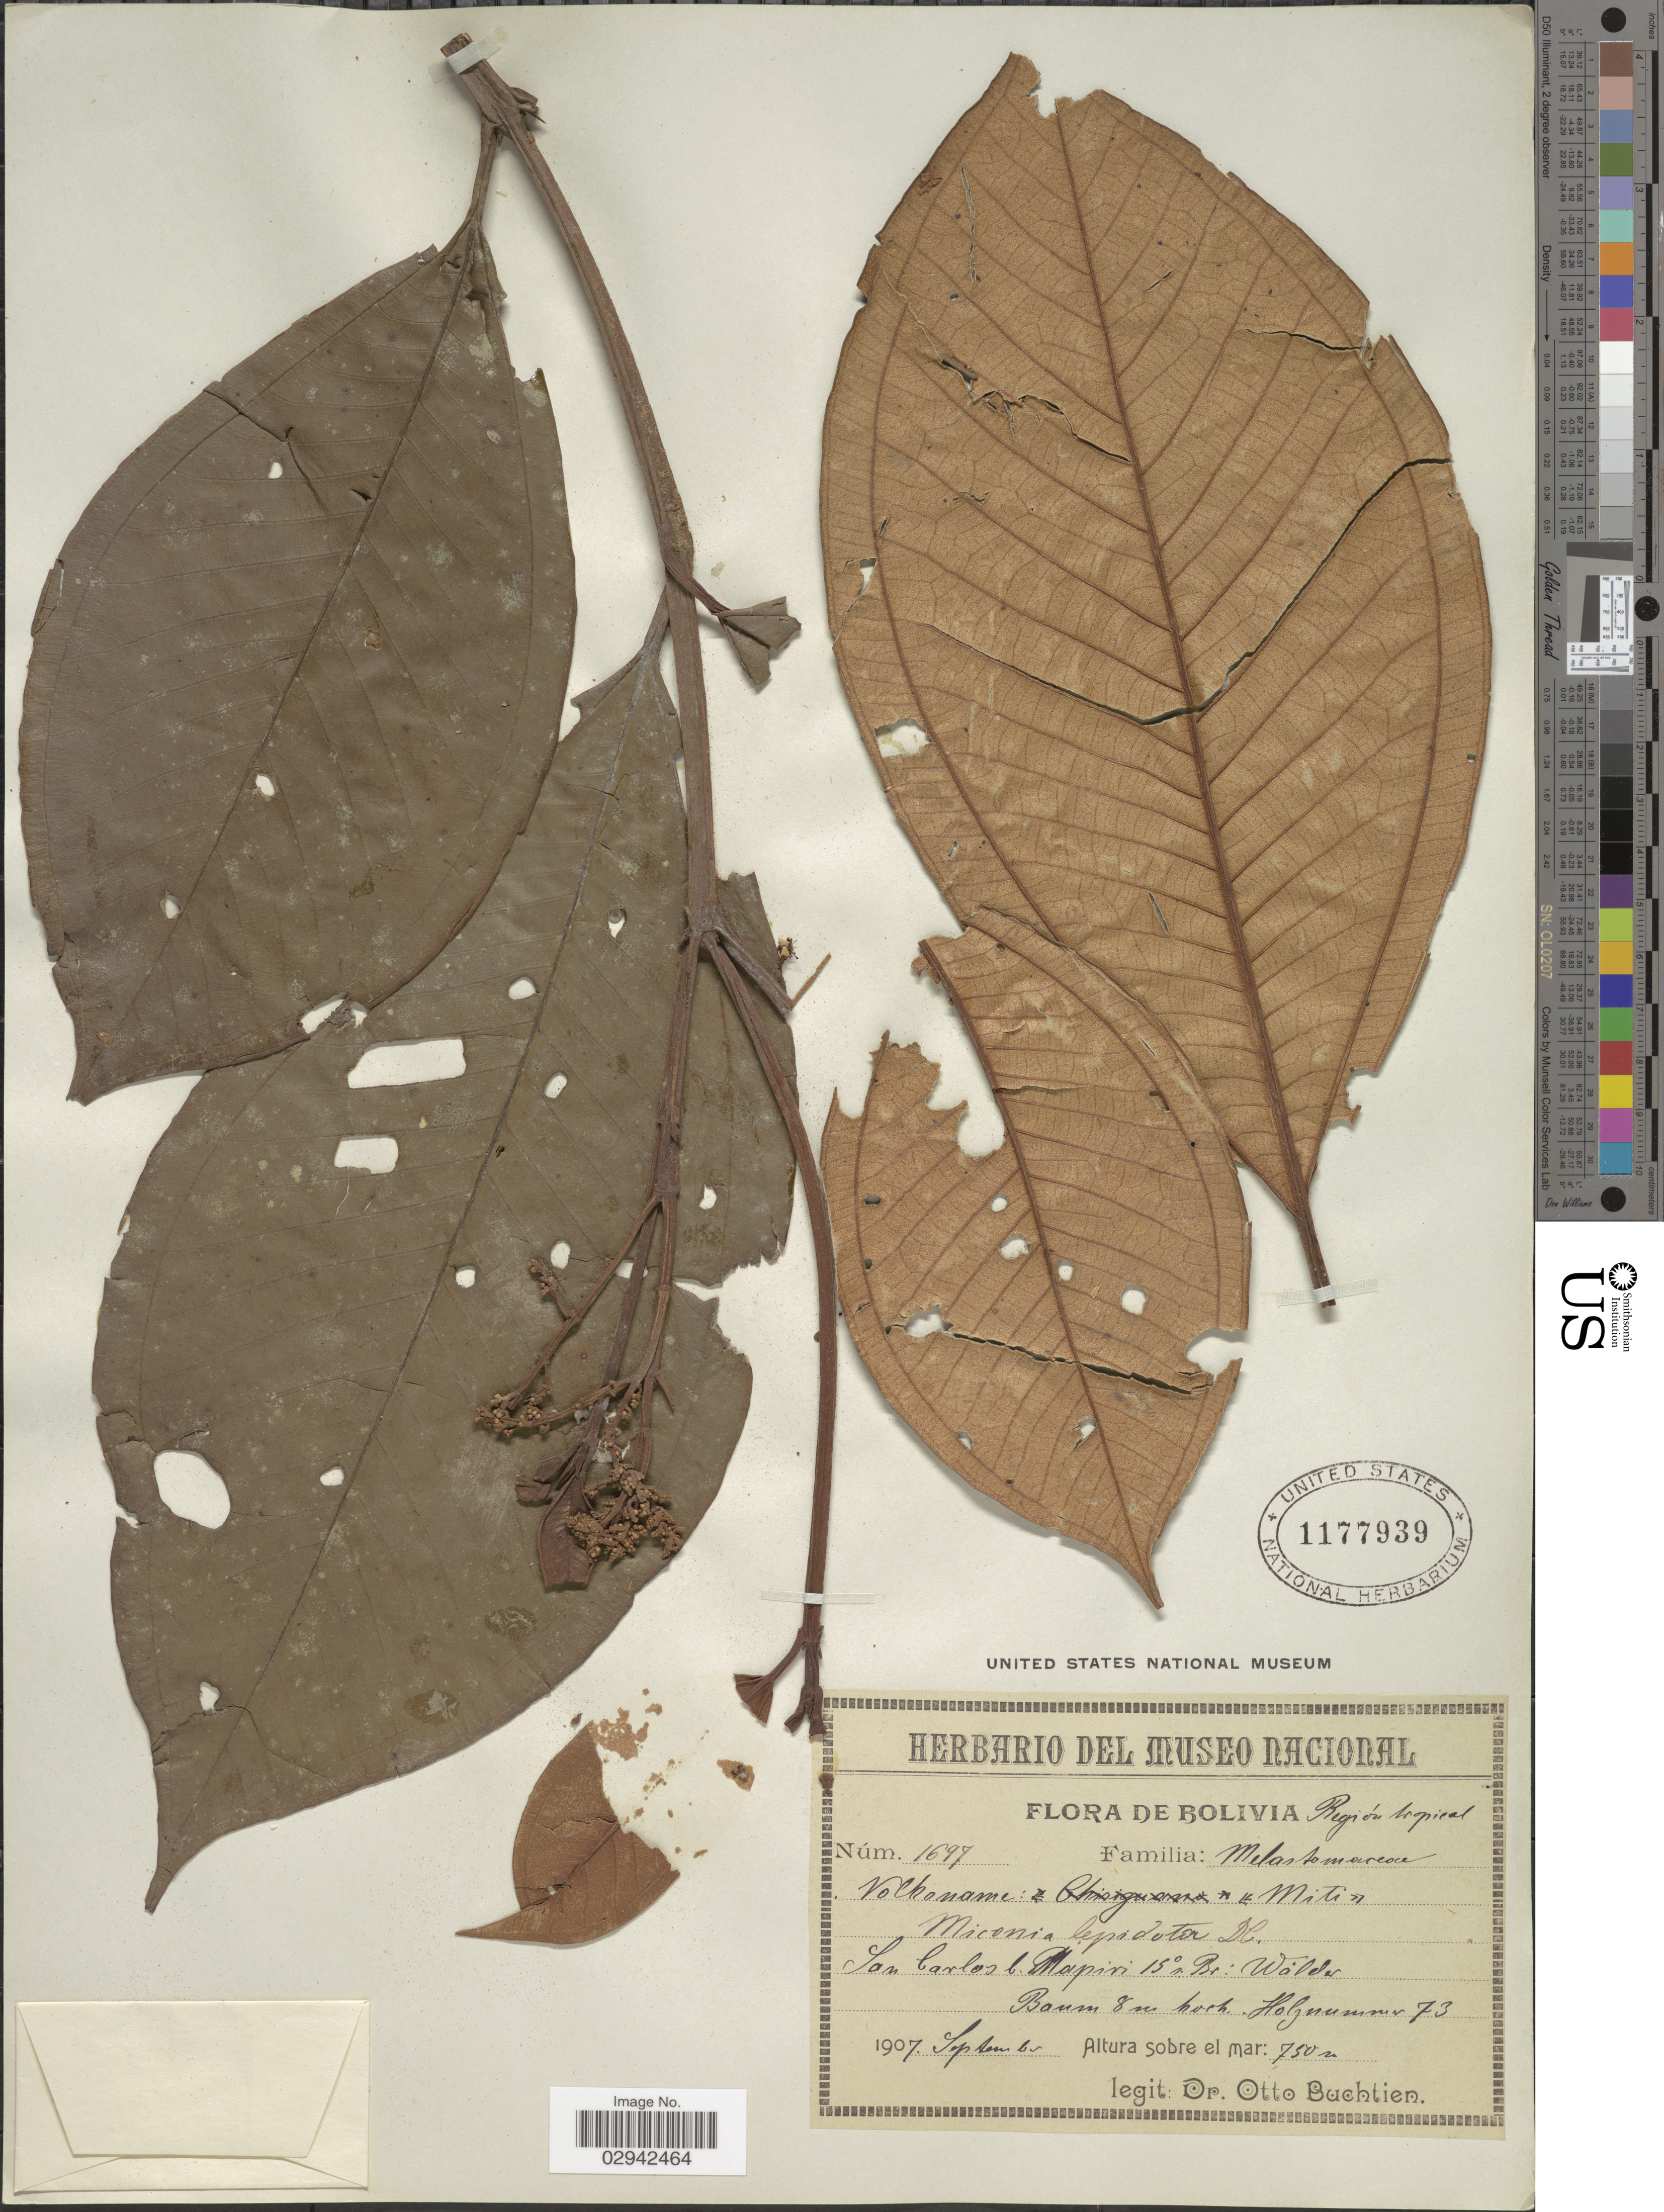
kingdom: Plantae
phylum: Tracheophyta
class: Magnoliopsida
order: Myrtales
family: Melastomataceae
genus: Miconia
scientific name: Miconia punctata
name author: (Desr.) D. Don ex DC.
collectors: O. Buchtien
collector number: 1697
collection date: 1907-09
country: Bolivia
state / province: La Paz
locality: San Carlos b. Mapiri, Region tropical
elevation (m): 750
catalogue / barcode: US 1177939